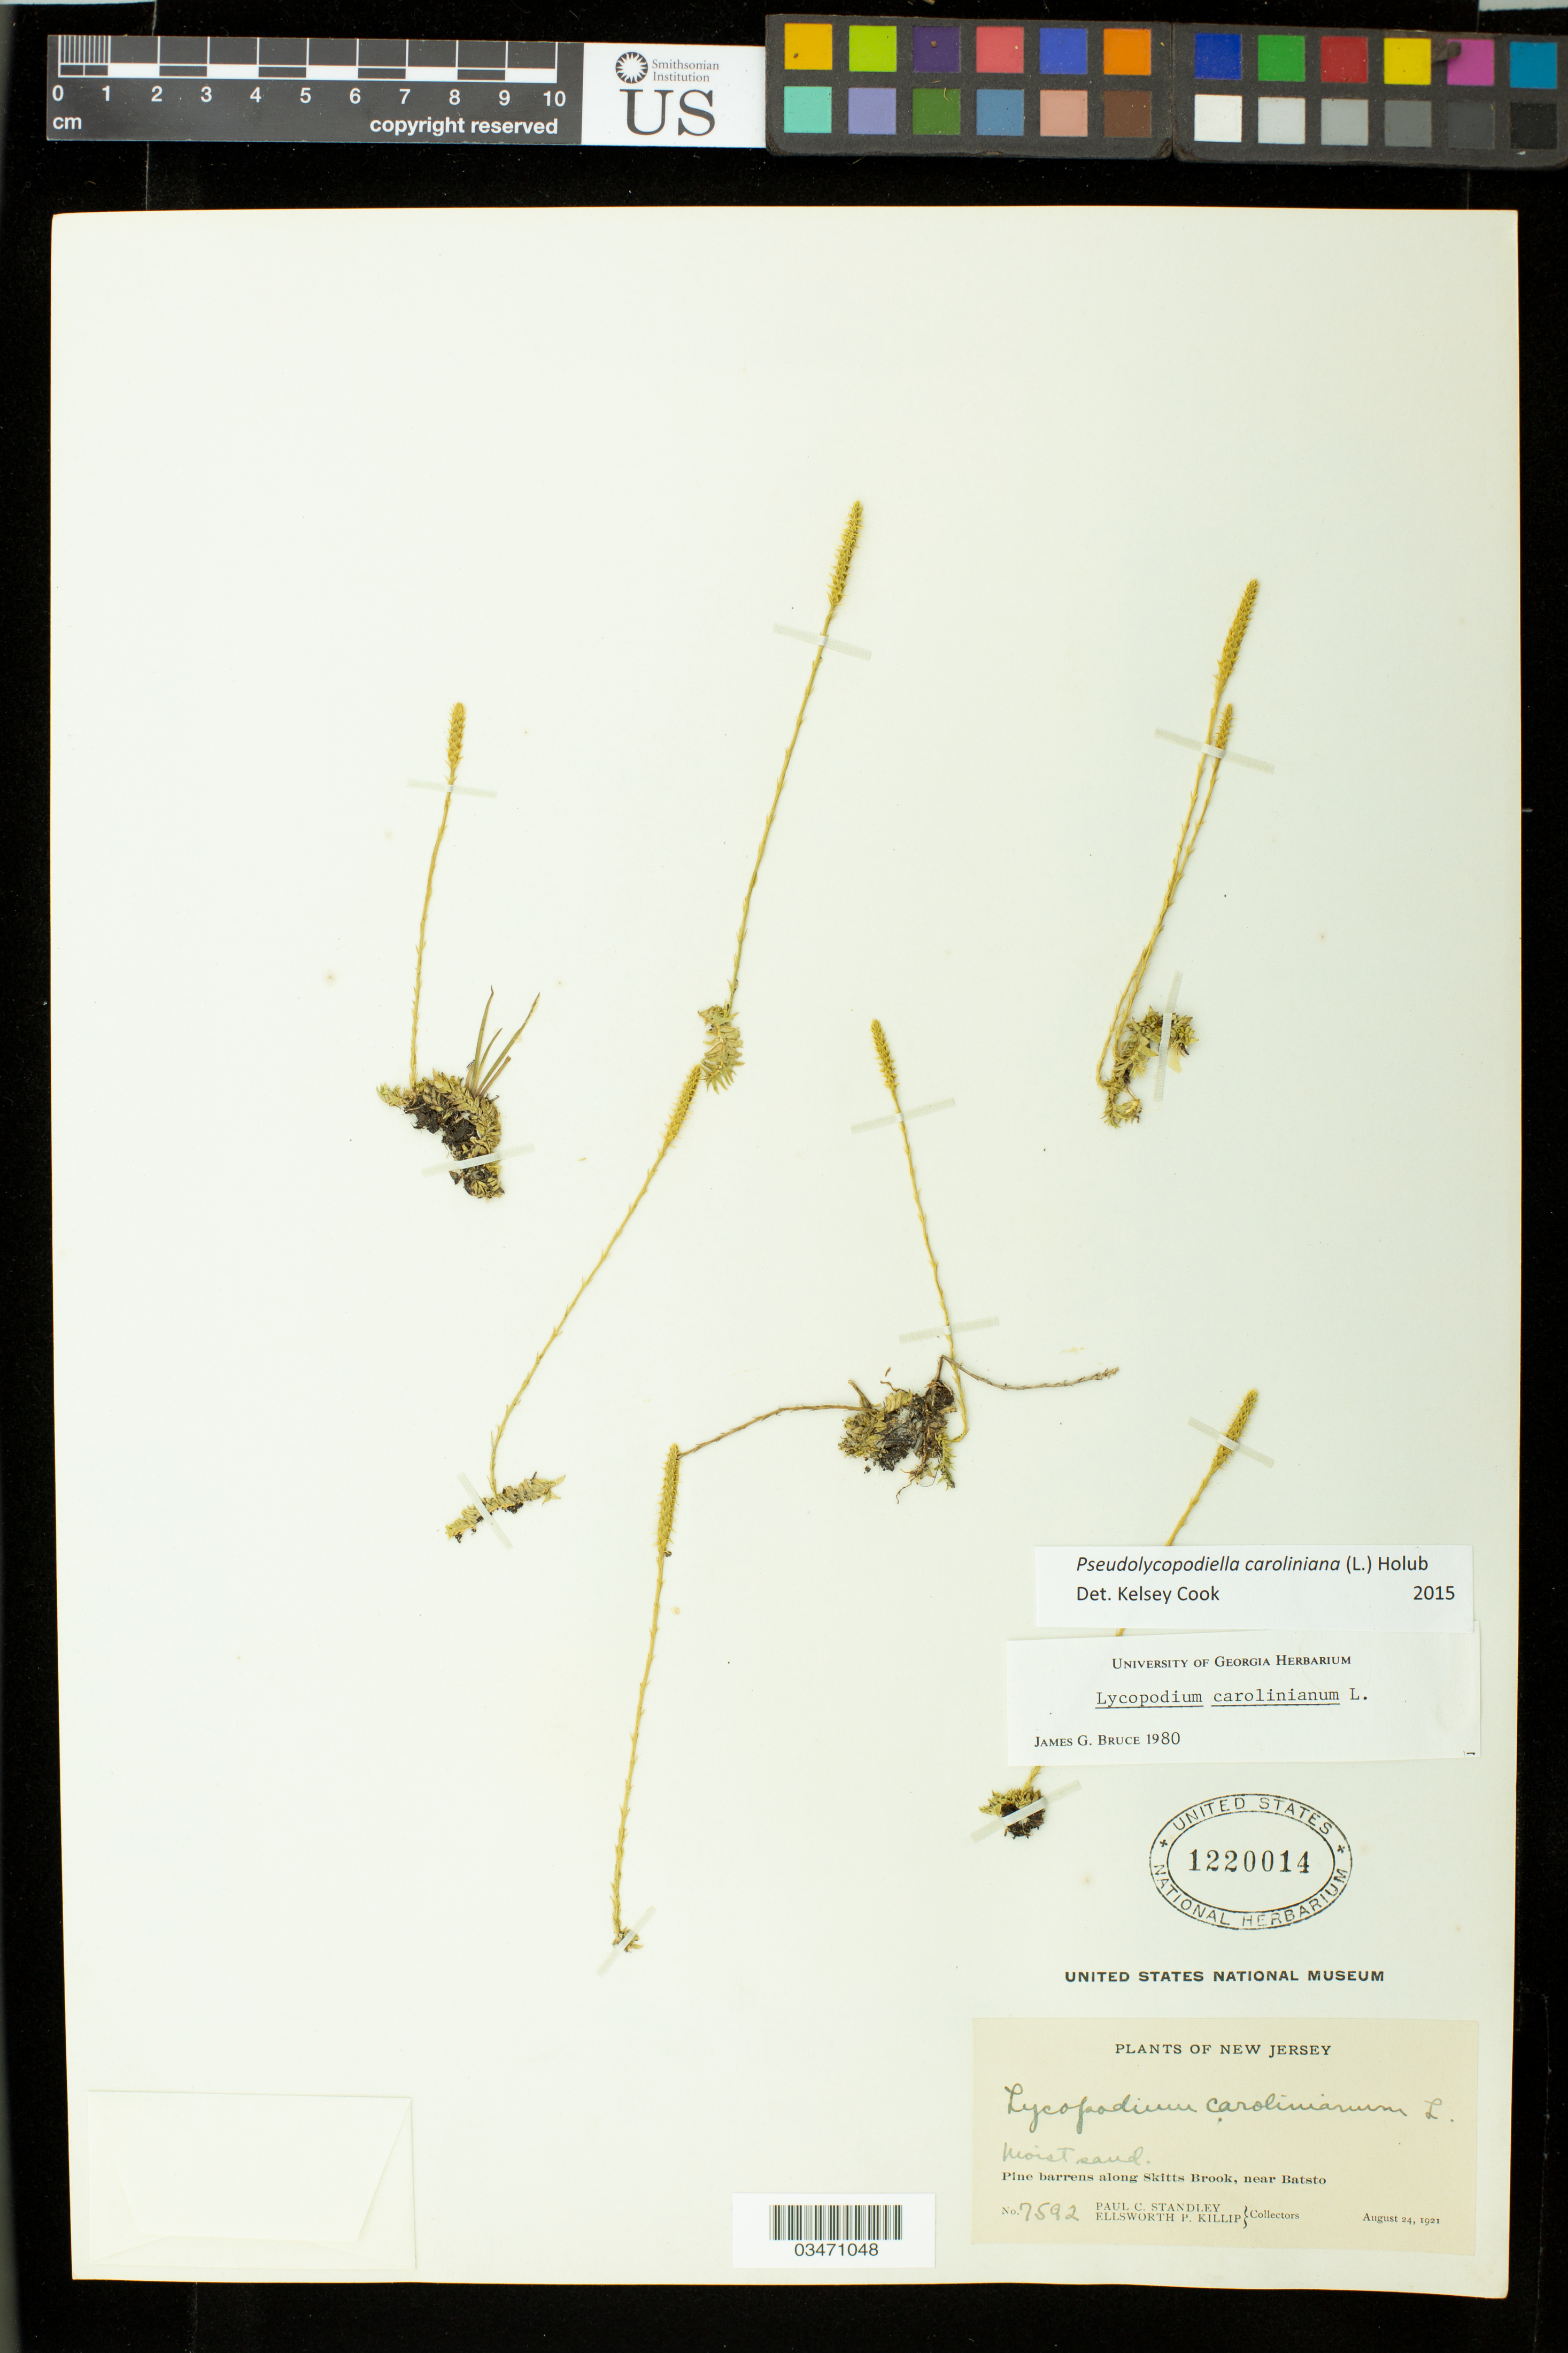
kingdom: Plantae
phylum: Tracheophyta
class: Lycopodiopsida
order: Lycopodiales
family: Lycopodiaceae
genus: Pseudolycopodiella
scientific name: Pseudolycopodiella caroliniana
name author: (L.) Holub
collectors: P. C. Standley & E. P. Killip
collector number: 7592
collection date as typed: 24 Aug 1921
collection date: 1921-08-24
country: United States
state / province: New Jersey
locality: Along Skitts Brook, near Batsto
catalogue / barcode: US 1220014